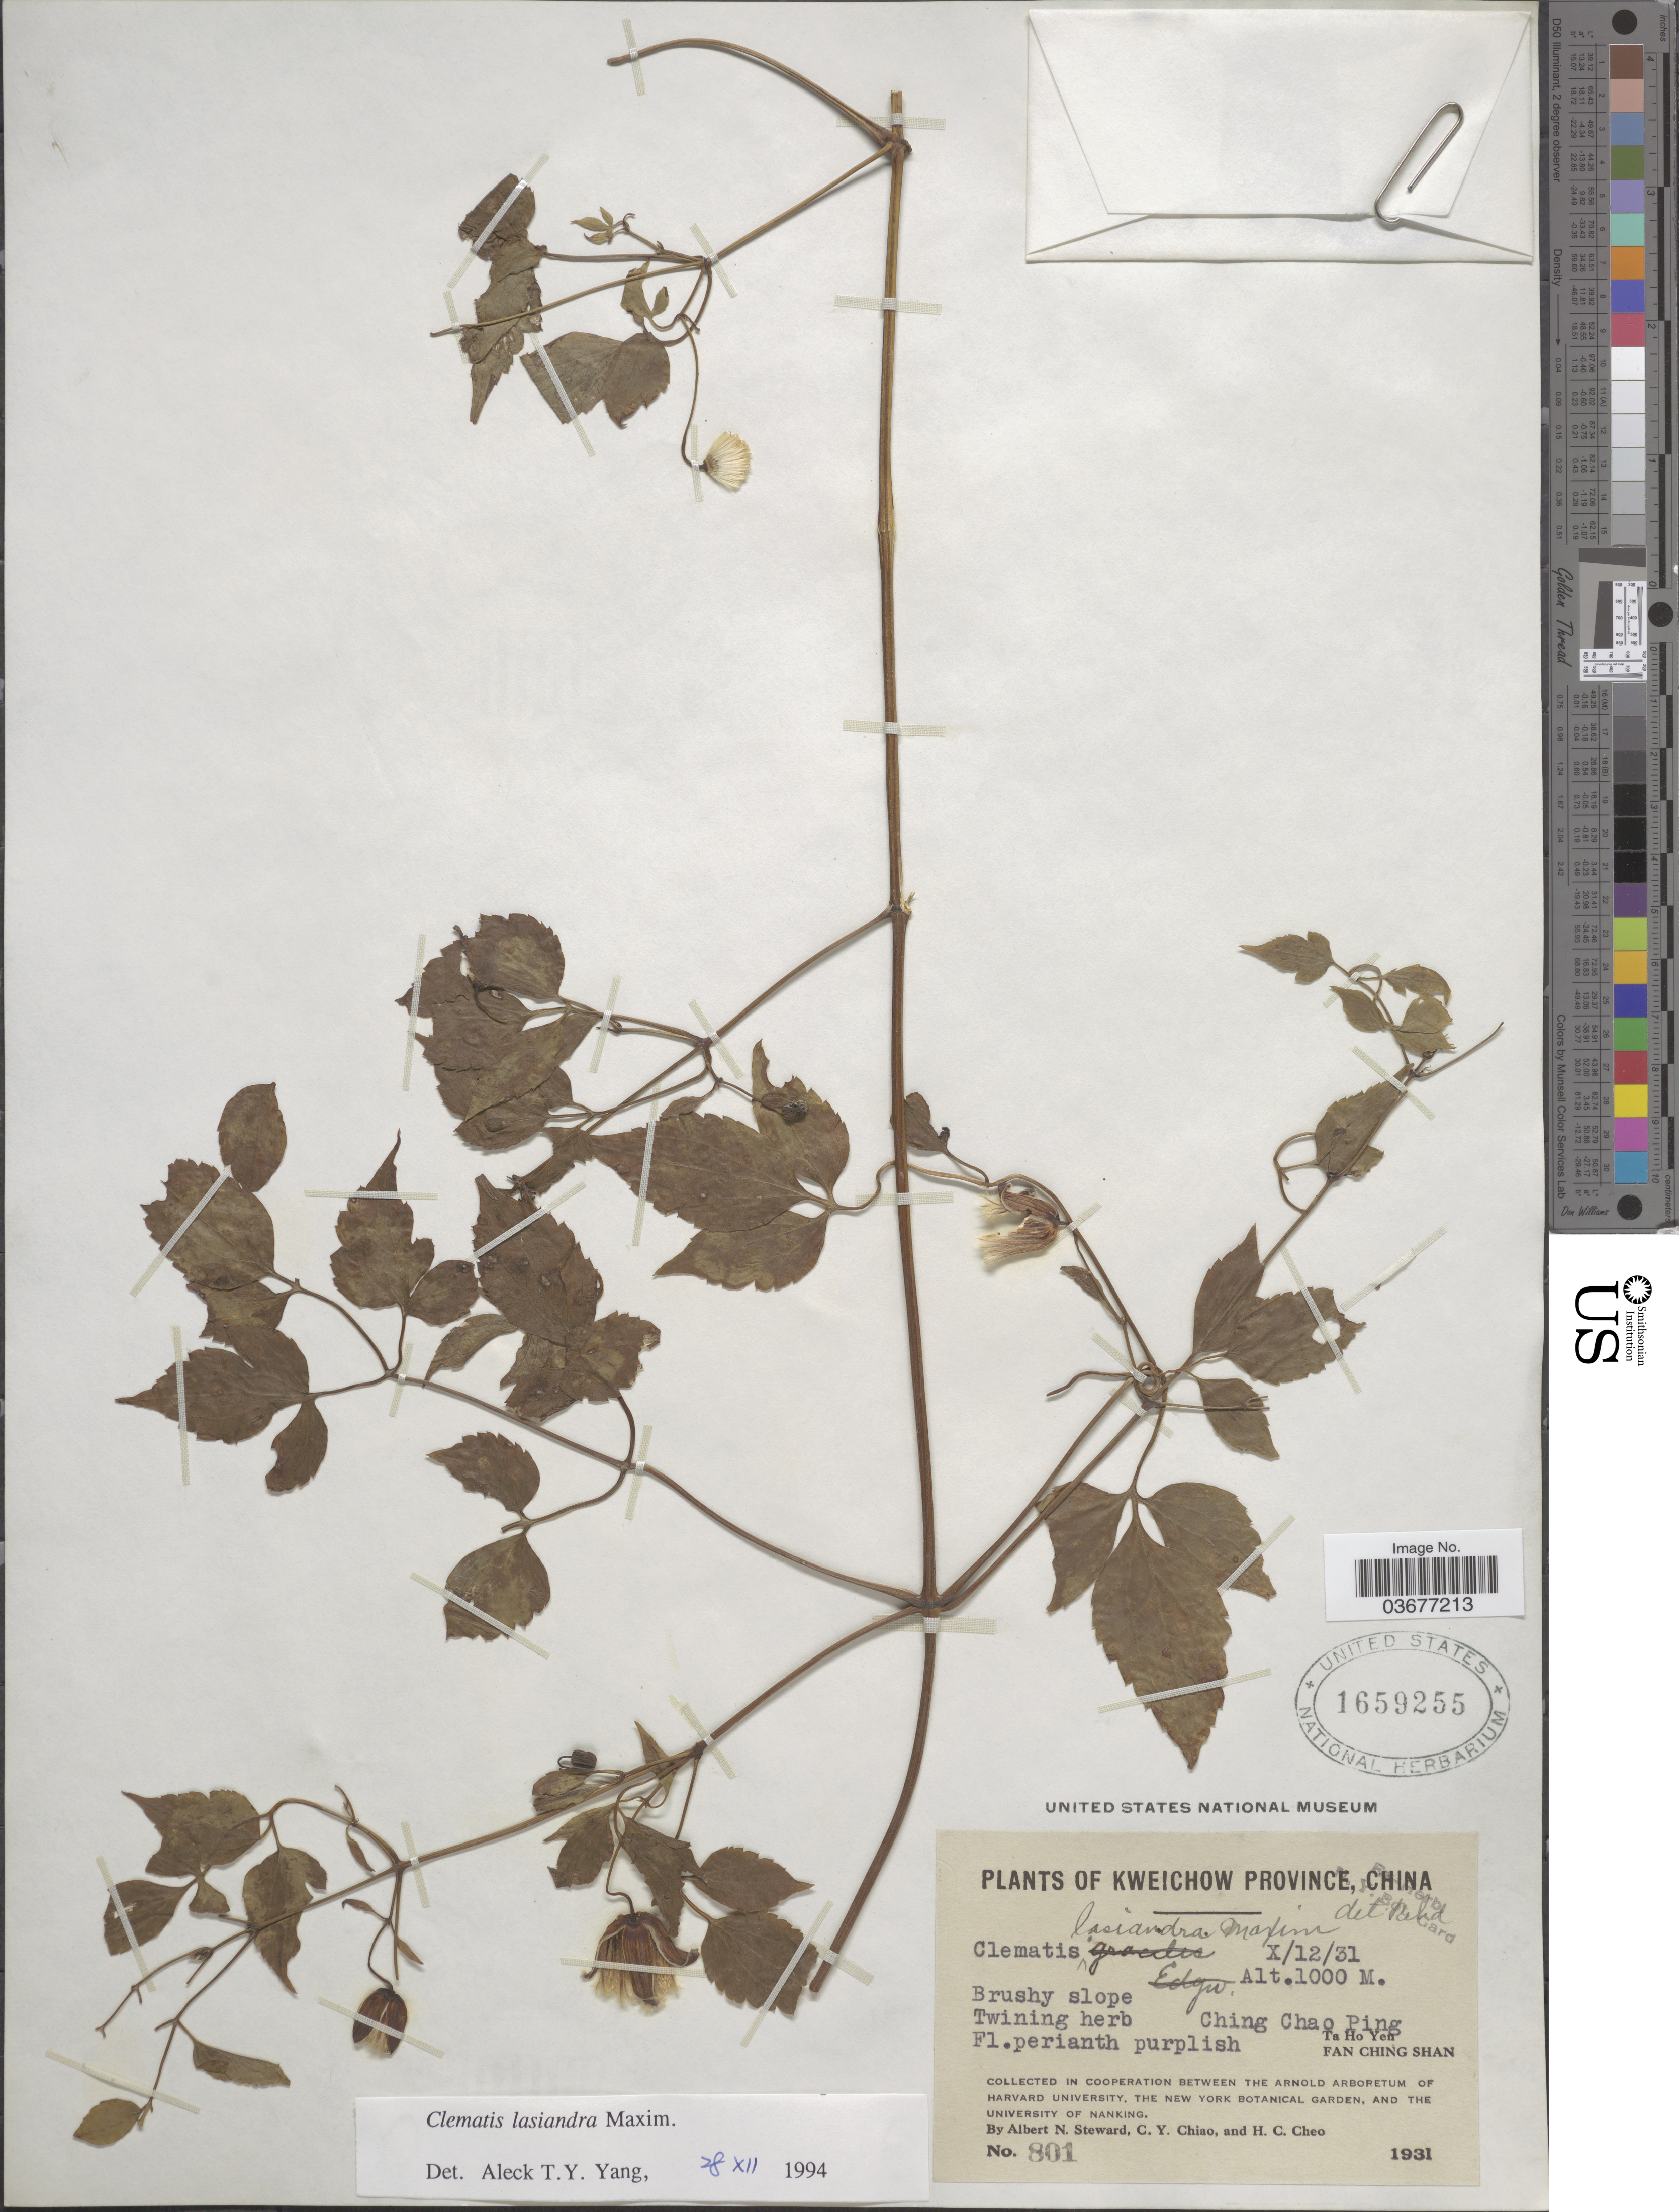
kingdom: Plantae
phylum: Tracheophyta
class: Magnoliopsida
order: Ranunculales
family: Ranunculaceae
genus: Clematis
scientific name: Clematis lasiandra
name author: Maxim.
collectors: A. N. Steward, C. Y. Chiao & H. Cheo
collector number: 801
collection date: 1931-10-12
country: China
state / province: Guizhou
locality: Kweichow Province. Ching Chao Ping. Ta Ho Yen. Fan Ching Shan.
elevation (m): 1000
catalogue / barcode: US 1659255